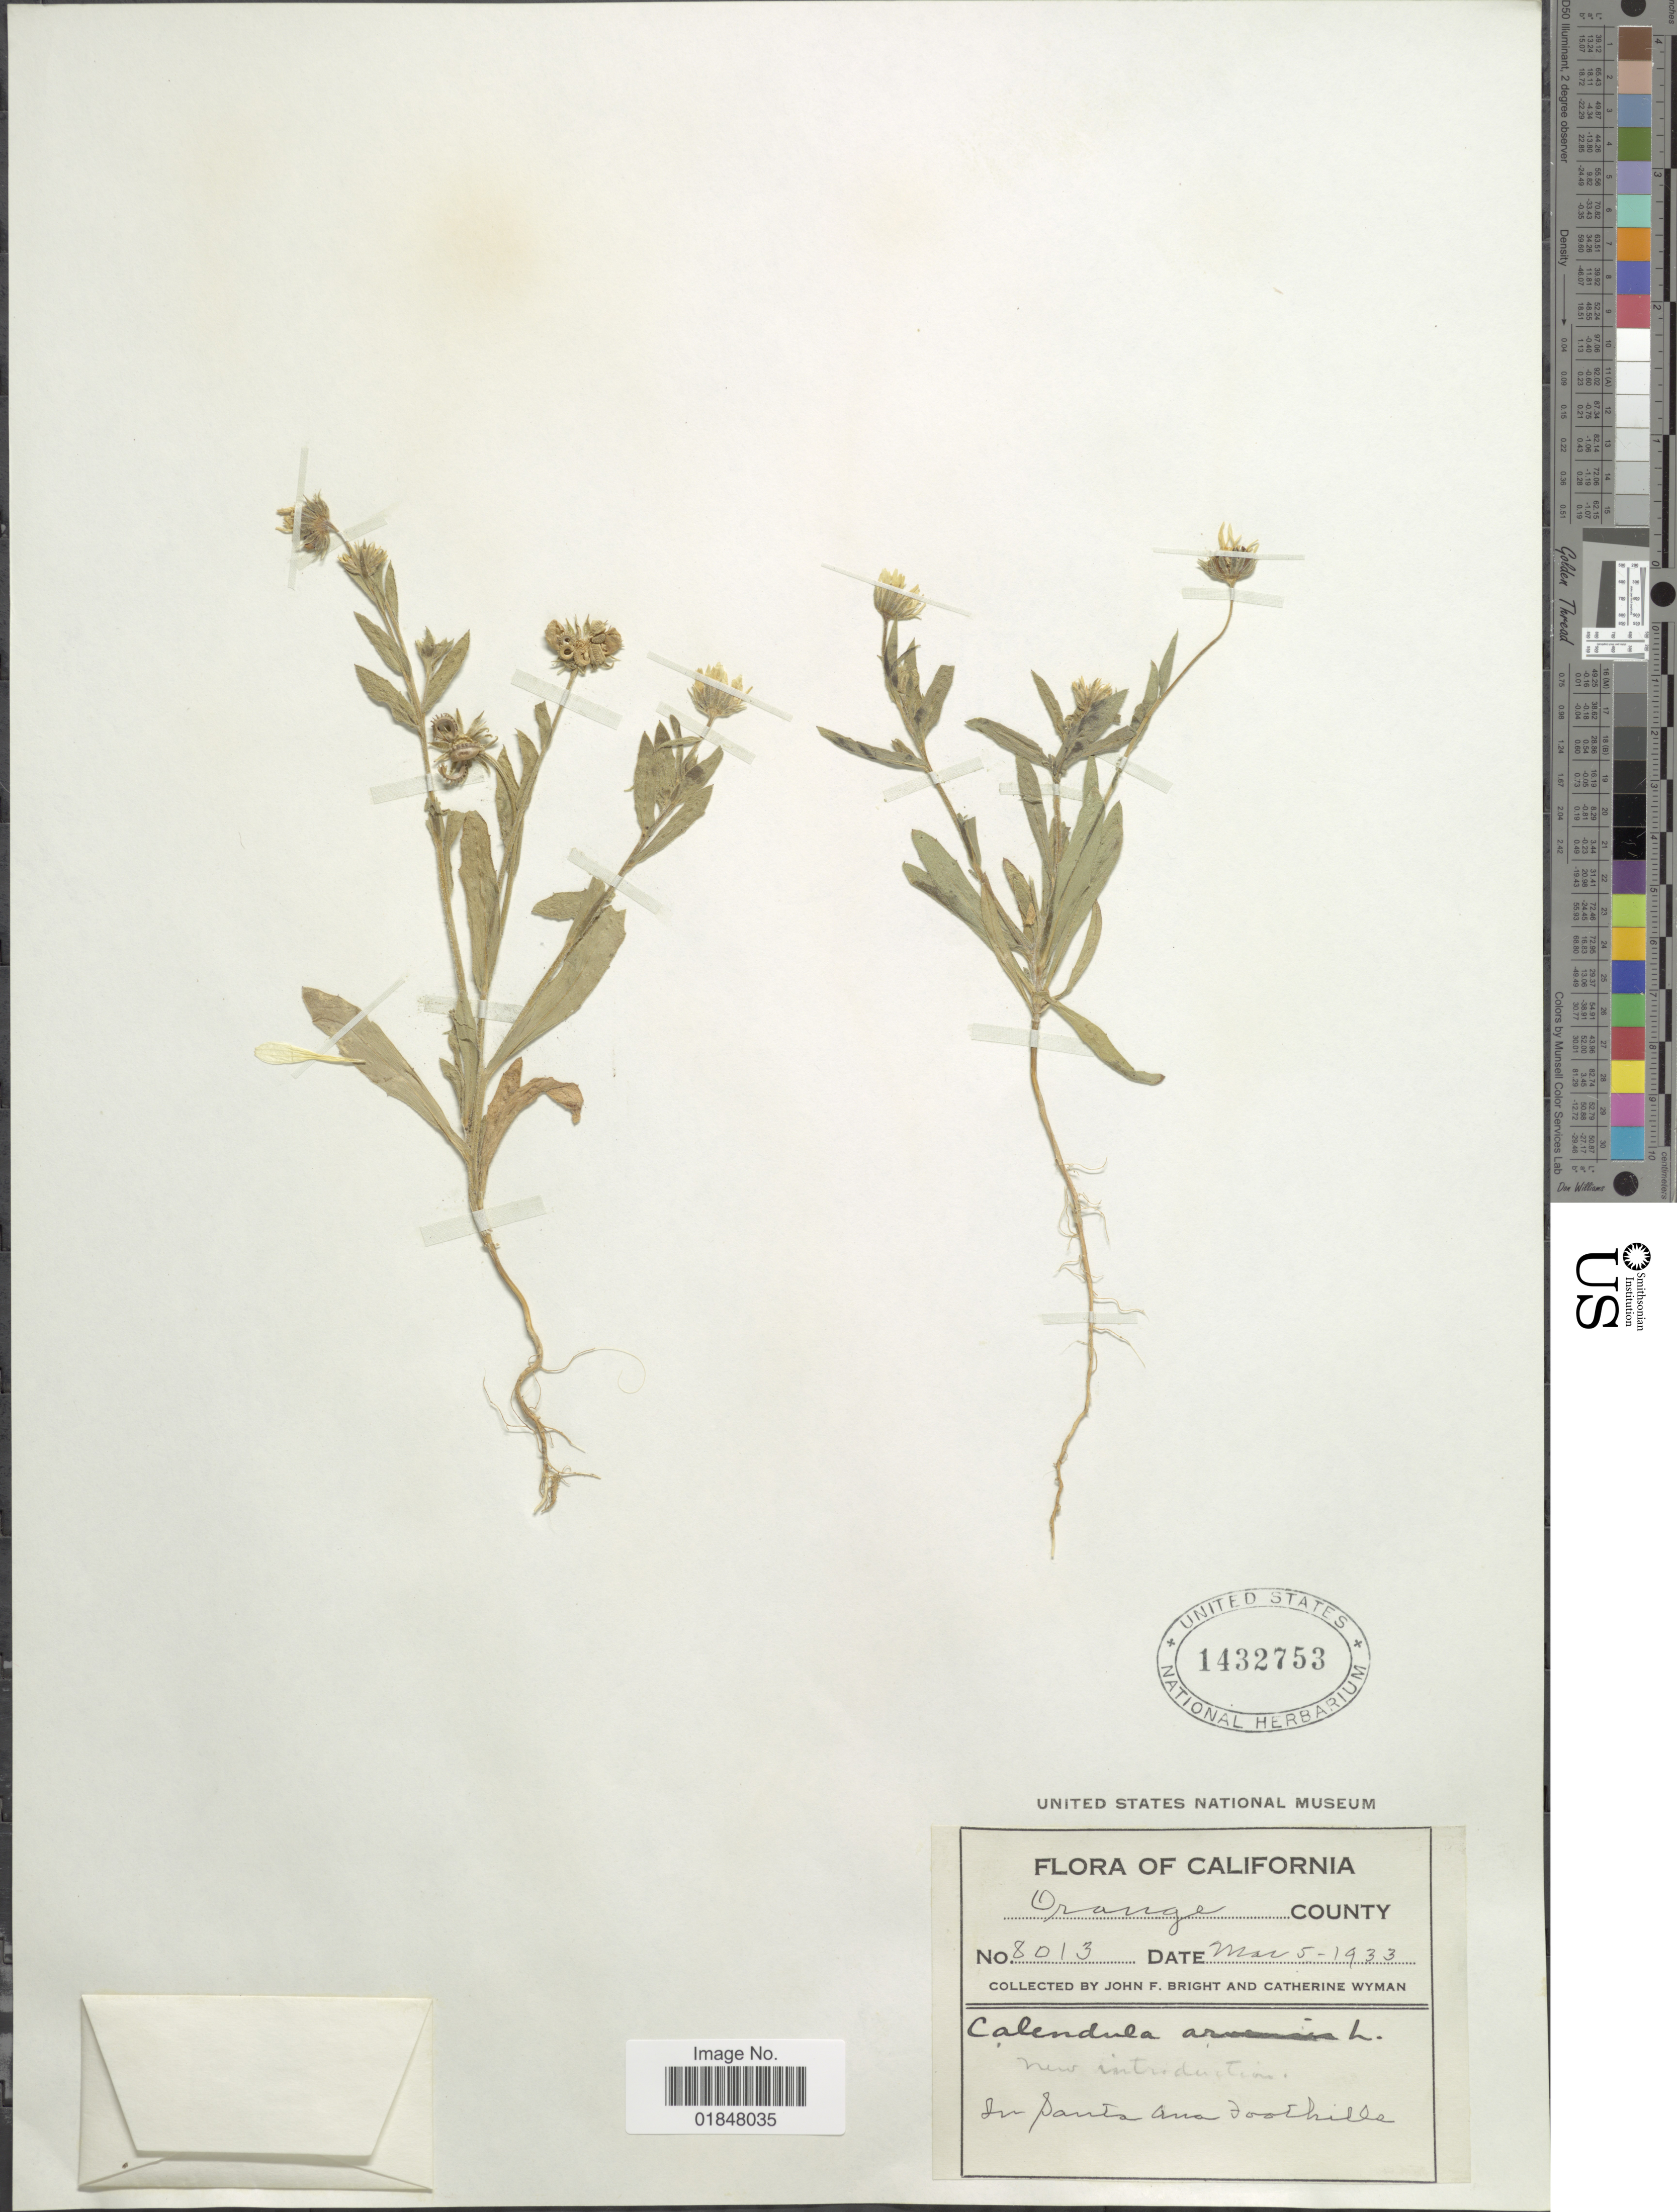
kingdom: Plantae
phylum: Tracheophyta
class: Magnoliopsida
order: Asterales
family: Asteraceae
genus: Calendula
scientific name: Calendula arvensis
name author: L.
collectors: J. Bright & C. Wyman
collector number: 8013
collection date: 1933-03-05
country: United States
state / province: California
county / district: Orange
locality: Orange County, In Santa Ana foothills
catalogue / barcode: US 1432753